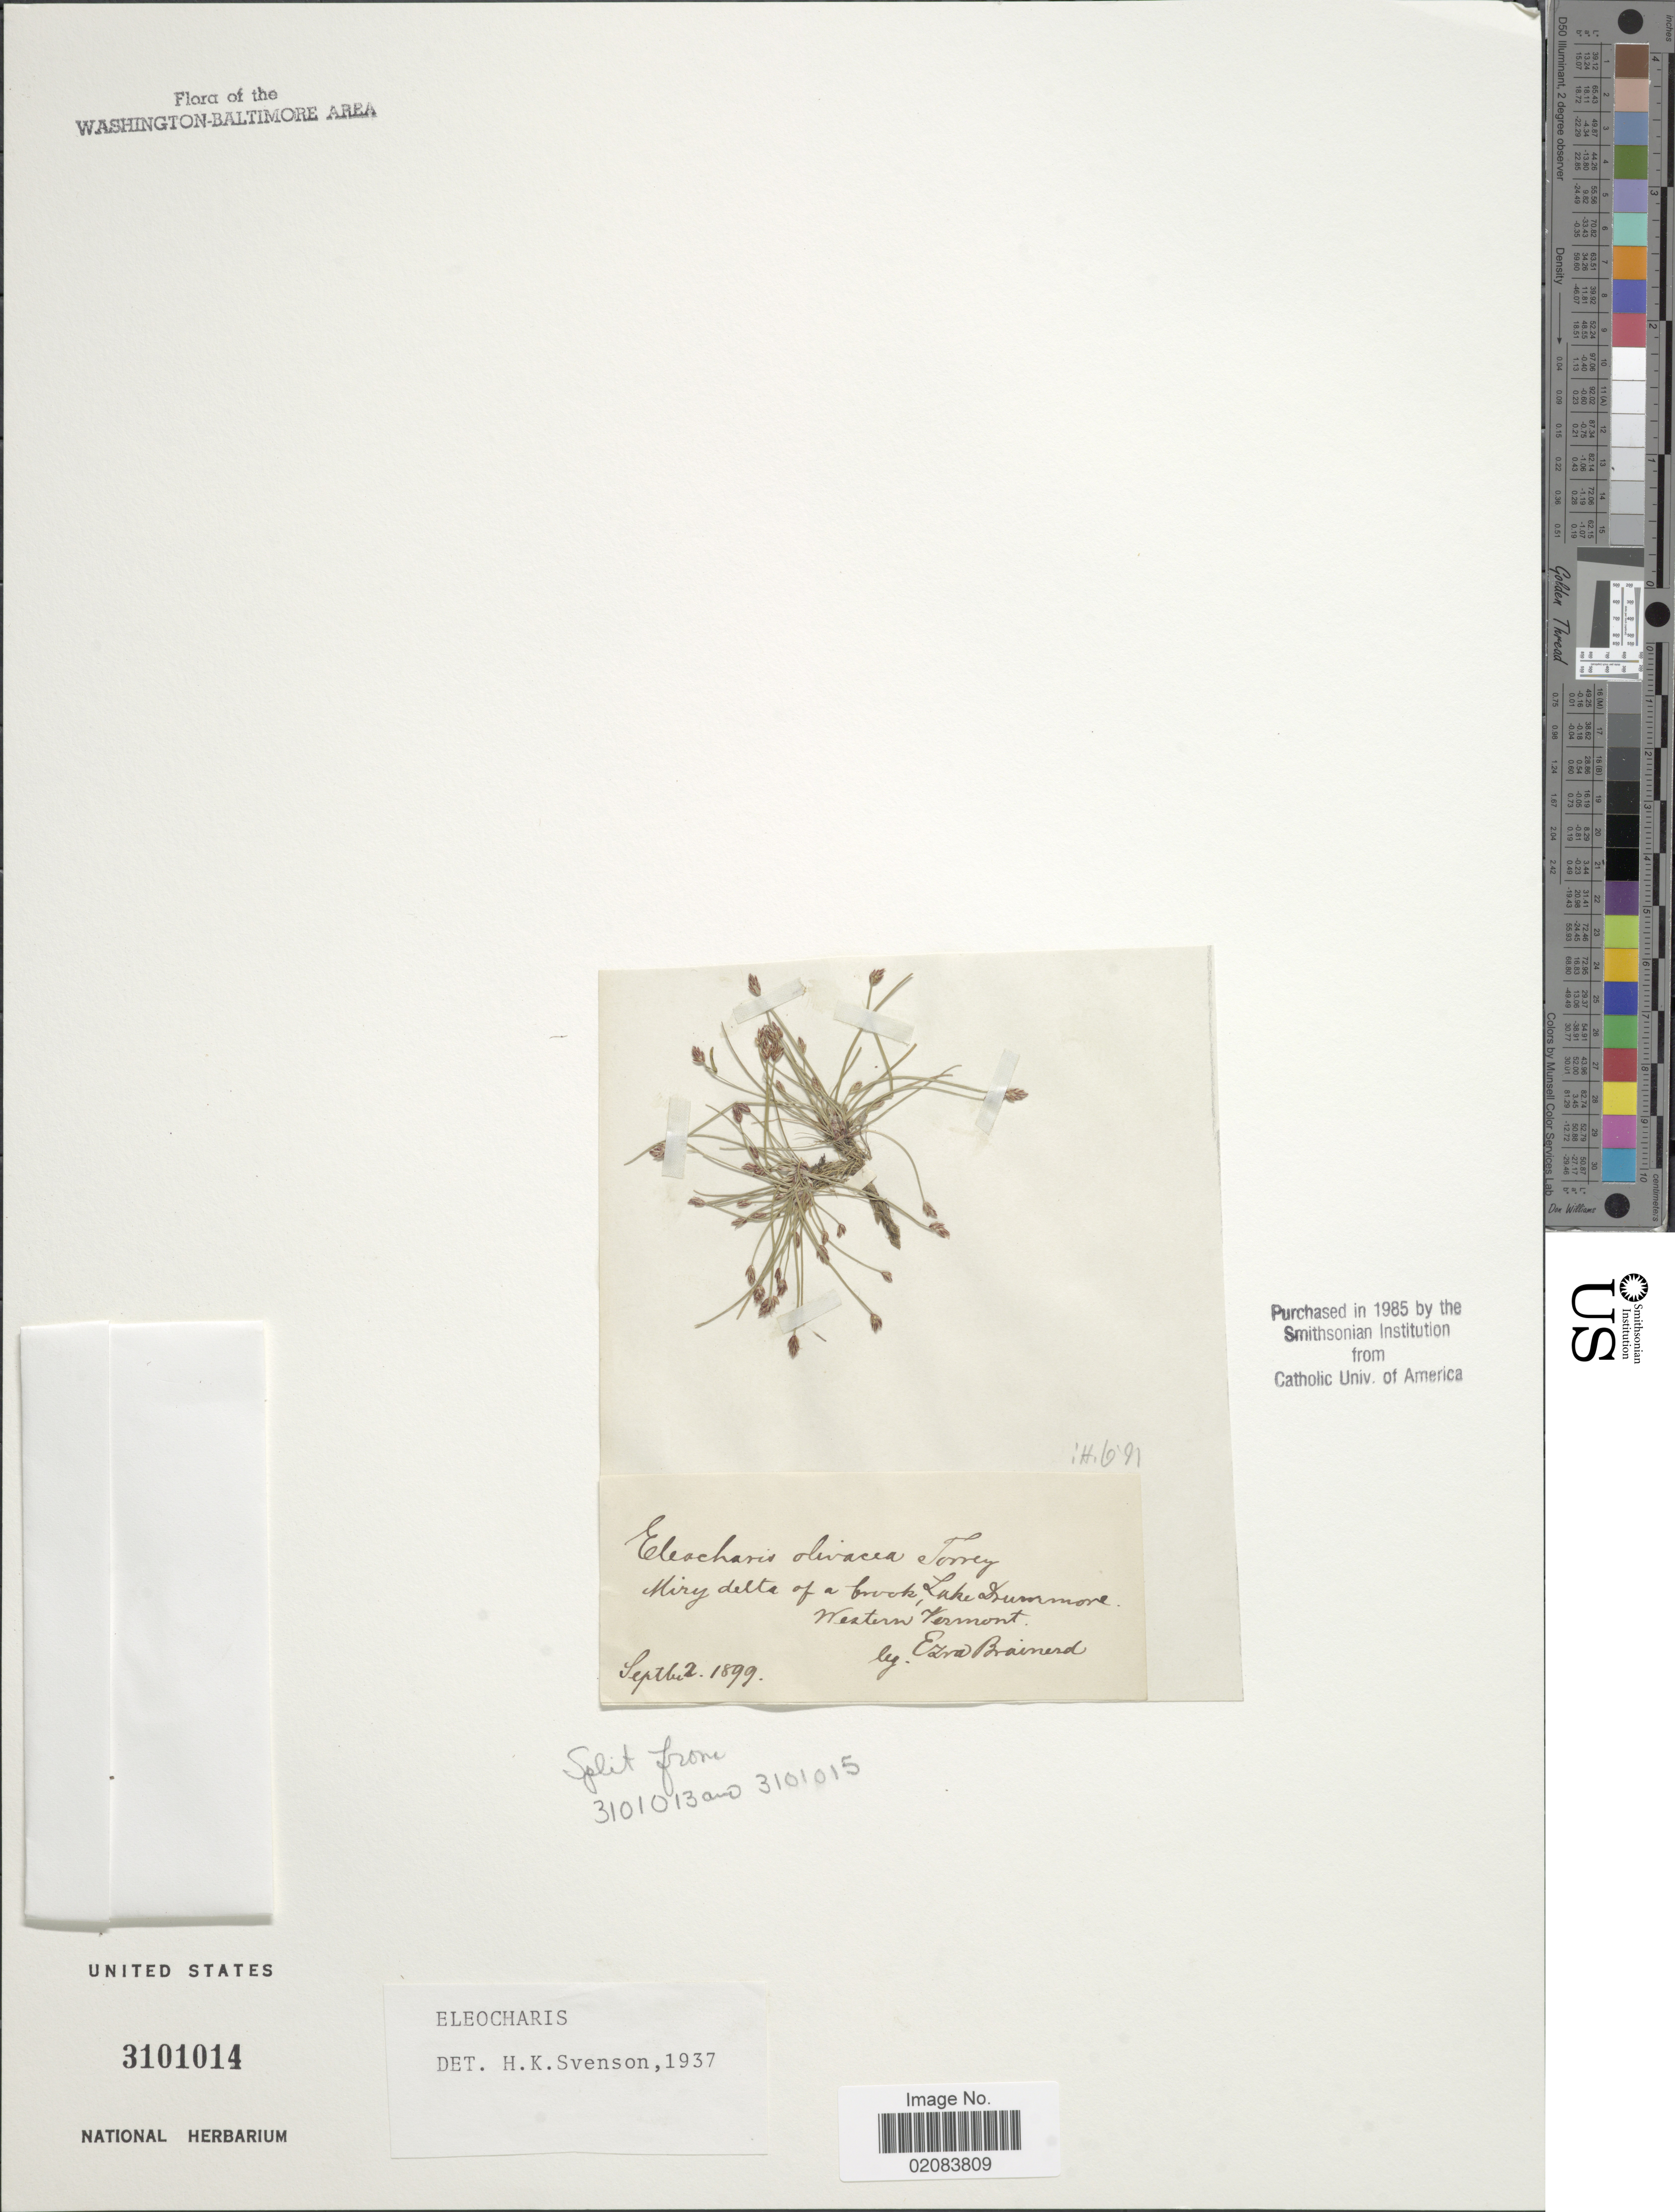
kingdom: Plantae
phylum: Tracheophyta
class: Liliopsida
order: Poales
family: Cyperaceae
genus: Eleocharis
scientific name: Eleocharis olivacea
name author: Torr.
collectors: E. Brainerd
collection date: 1899-09-02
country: United States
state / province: Vermont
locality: Lake Dunmore, Western Vermont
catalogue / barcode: US 3101014